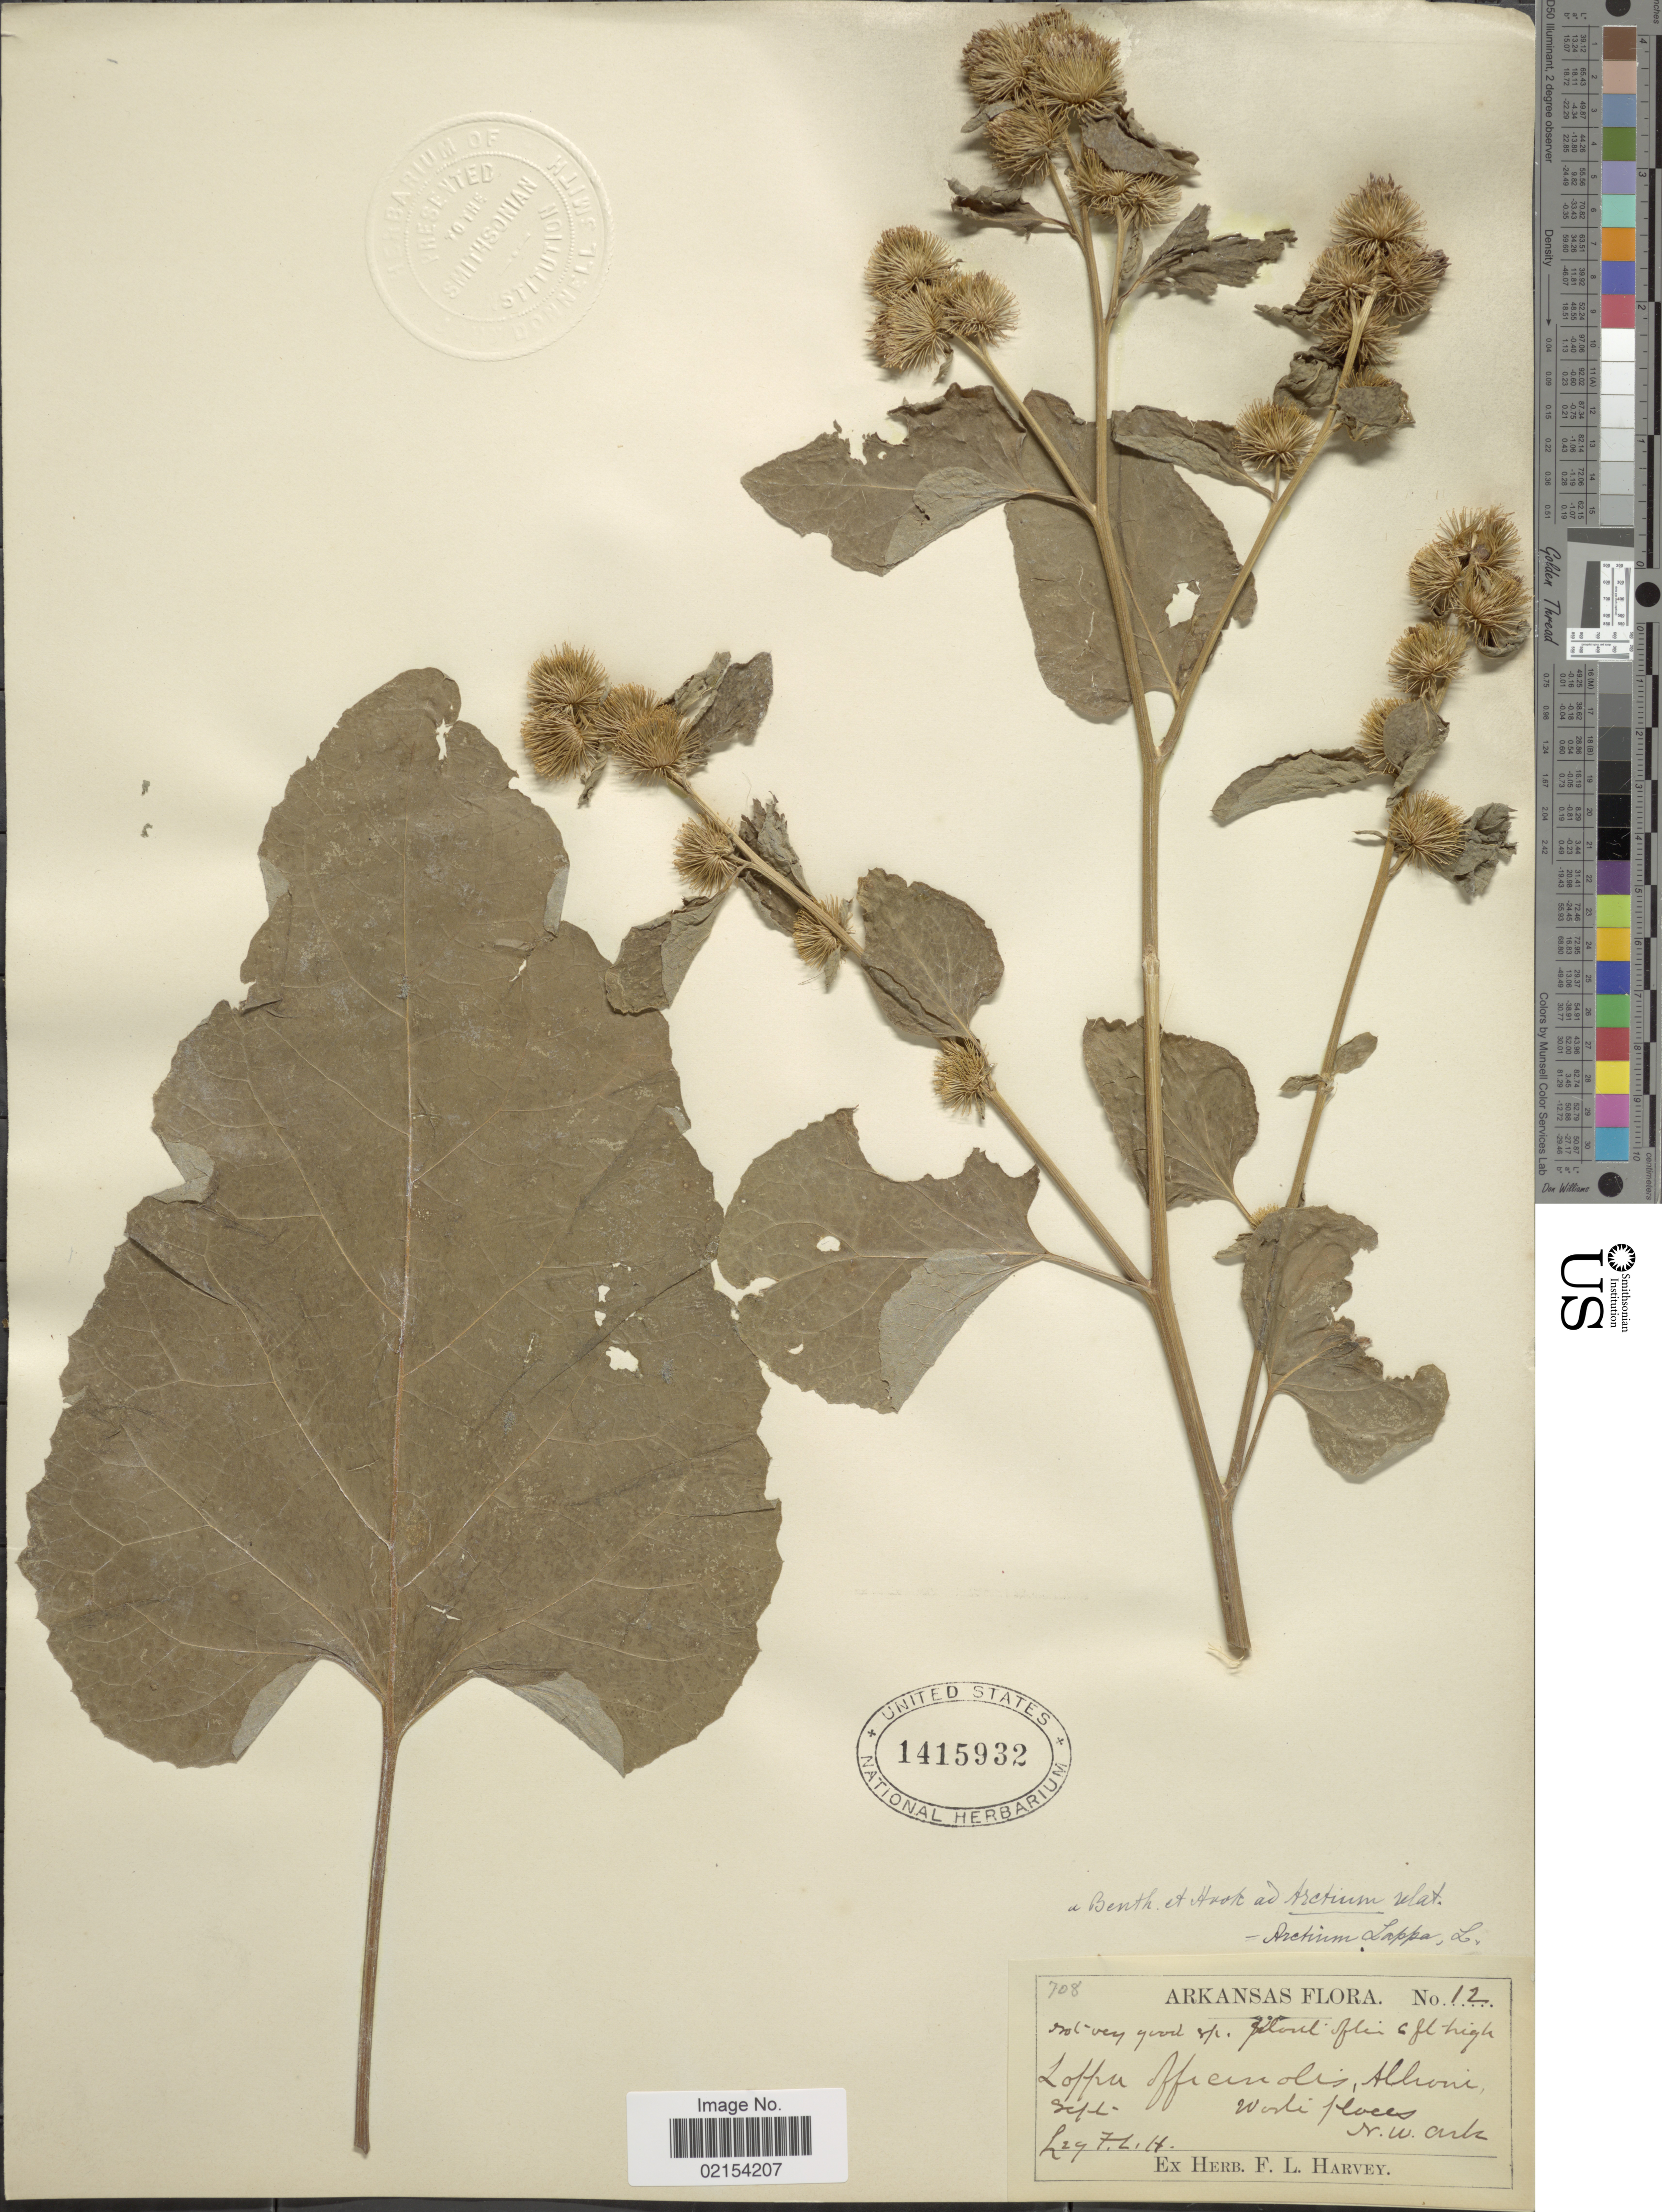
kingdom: Plantae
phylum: Tracheophyta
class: Magnoliopsida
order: Asterales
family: Asteraceae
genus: Arctium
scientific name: Arctium minus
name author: (Hill) Bernh.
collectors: F. L. Harvey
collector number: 12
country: United States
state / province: Arkansas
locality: N.W. Ark.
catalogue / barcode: US 1415932